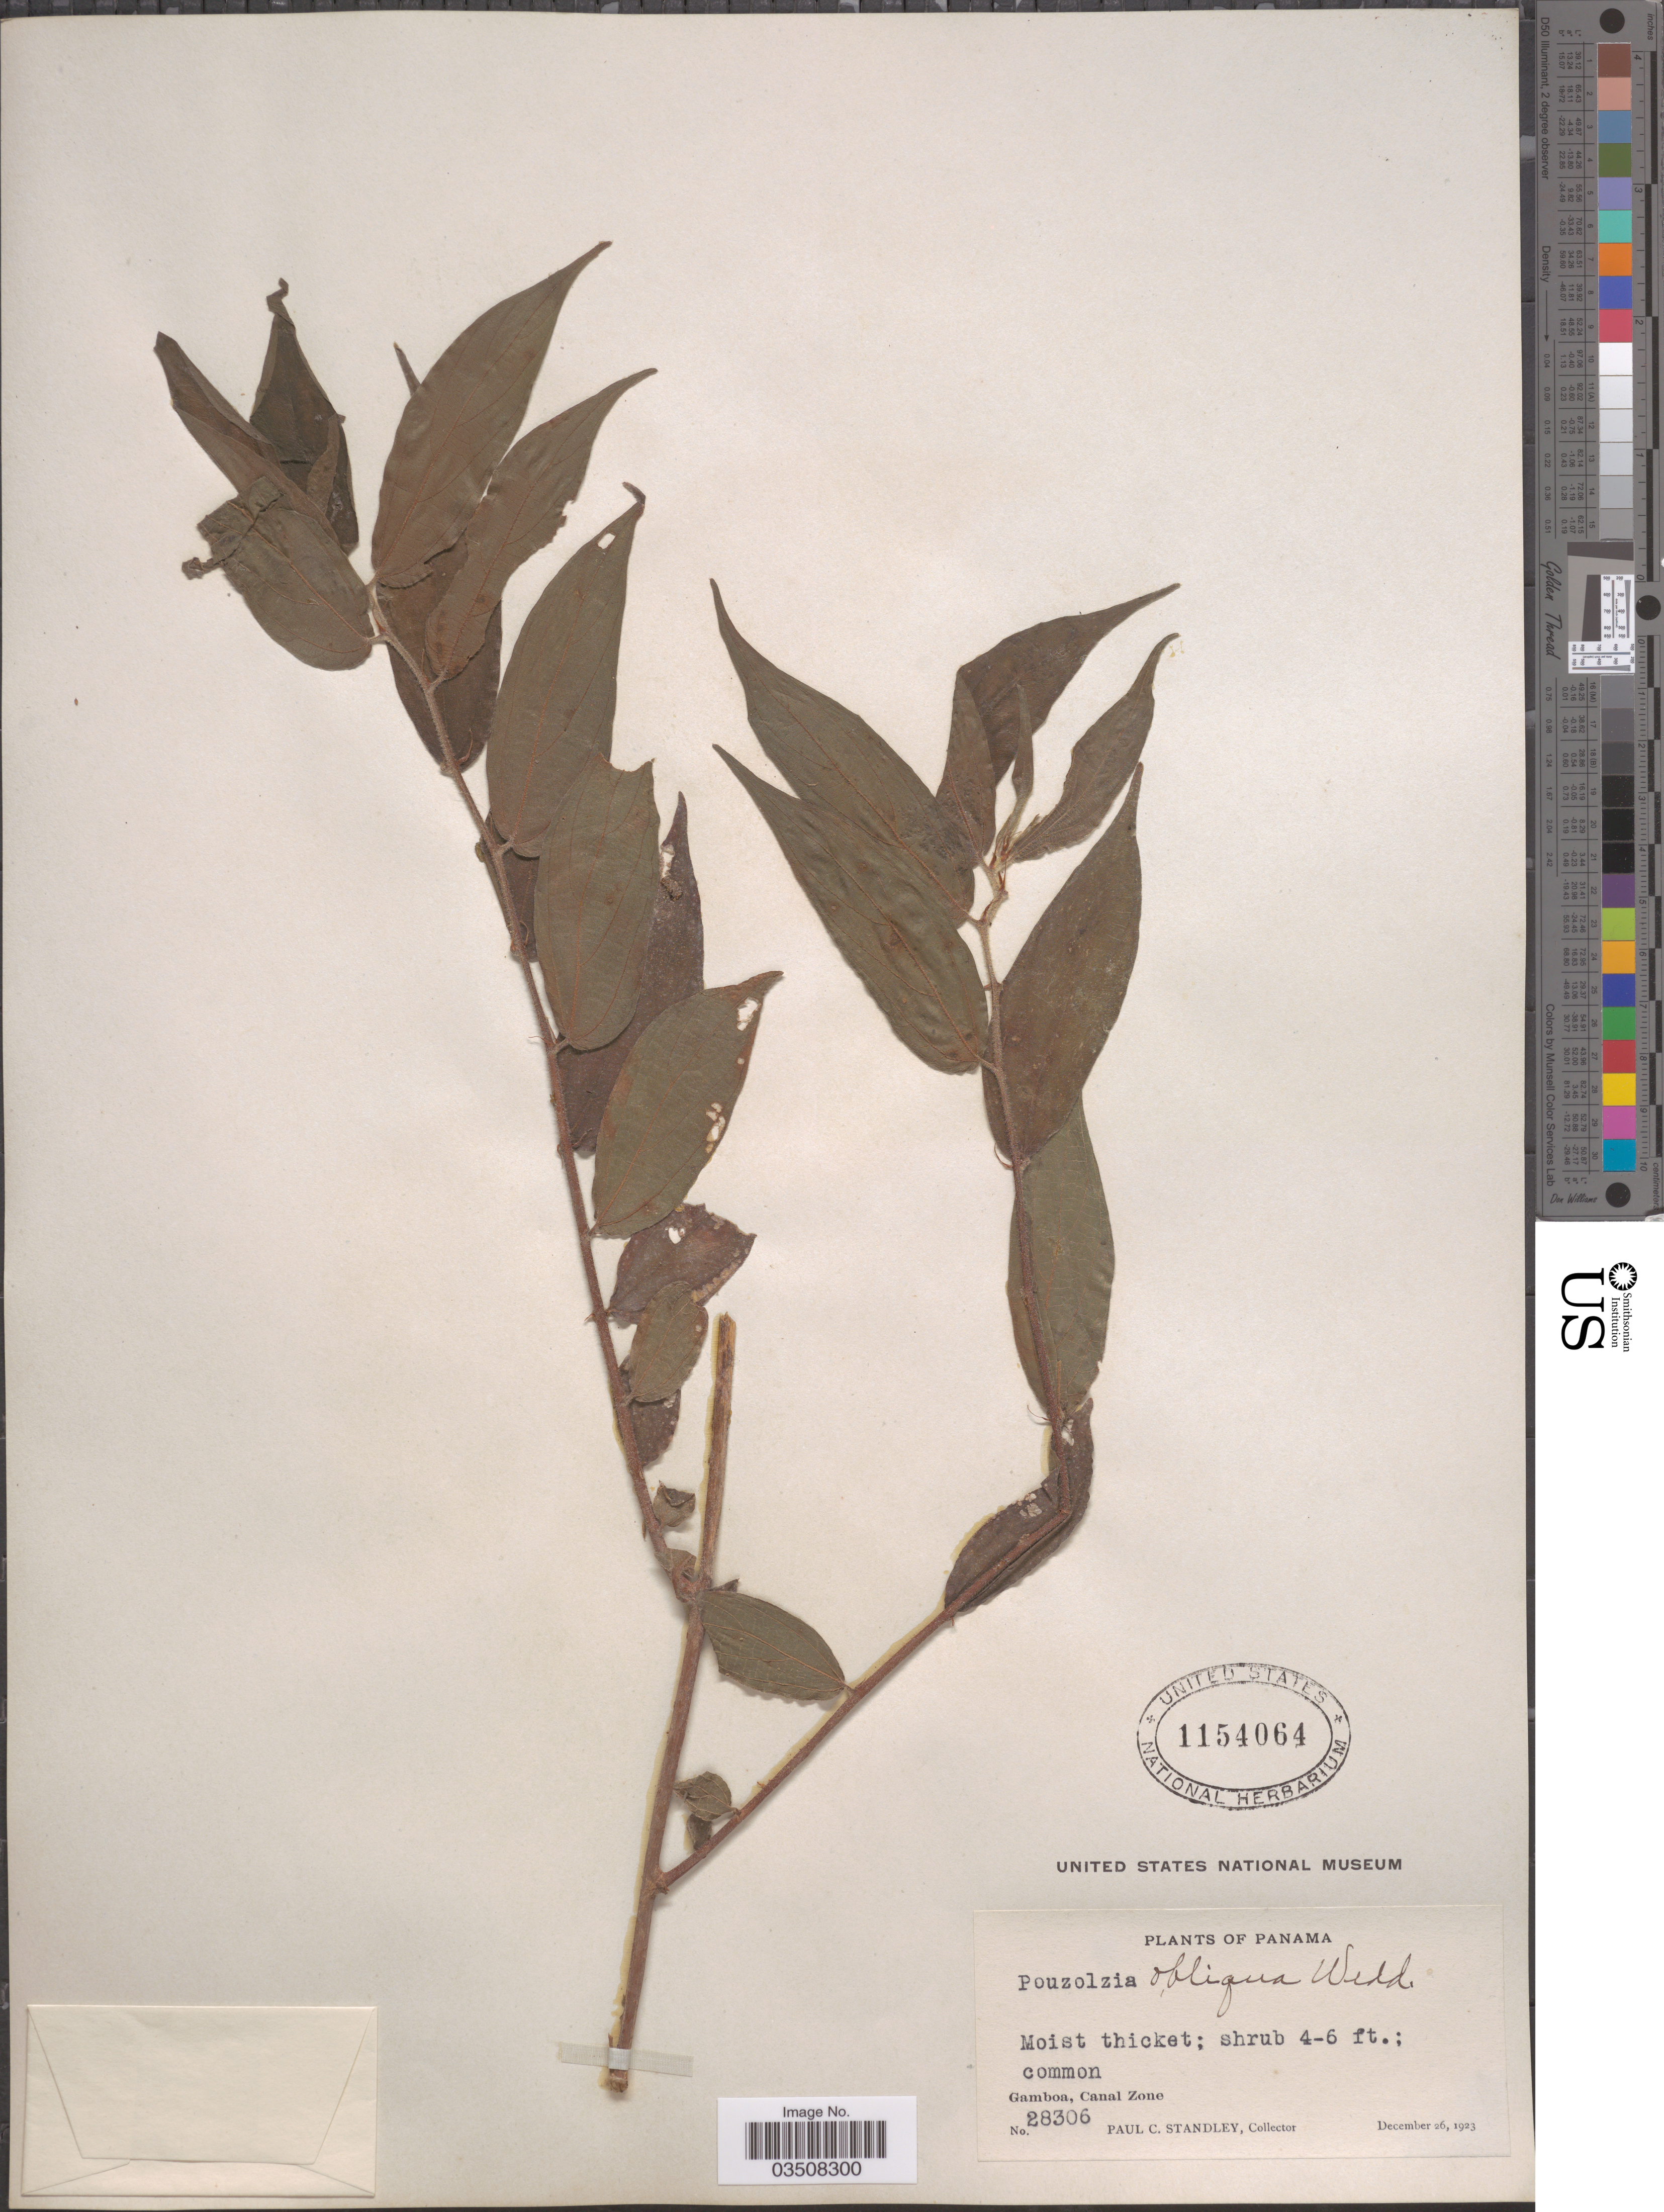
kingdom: Plantae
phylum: Tracheophyta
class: Magnoliopsida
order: Rosales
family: Urticaceae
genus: Pouzolzia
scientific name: Pouzolzia obliqua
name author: (Poepp.) Gaudich.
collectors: P. C. Standley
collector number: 28306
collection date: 1923-12-26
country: Panama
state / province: Colón / Panamá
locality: Gamboa, Canal Zone.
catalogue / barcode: US 1154064